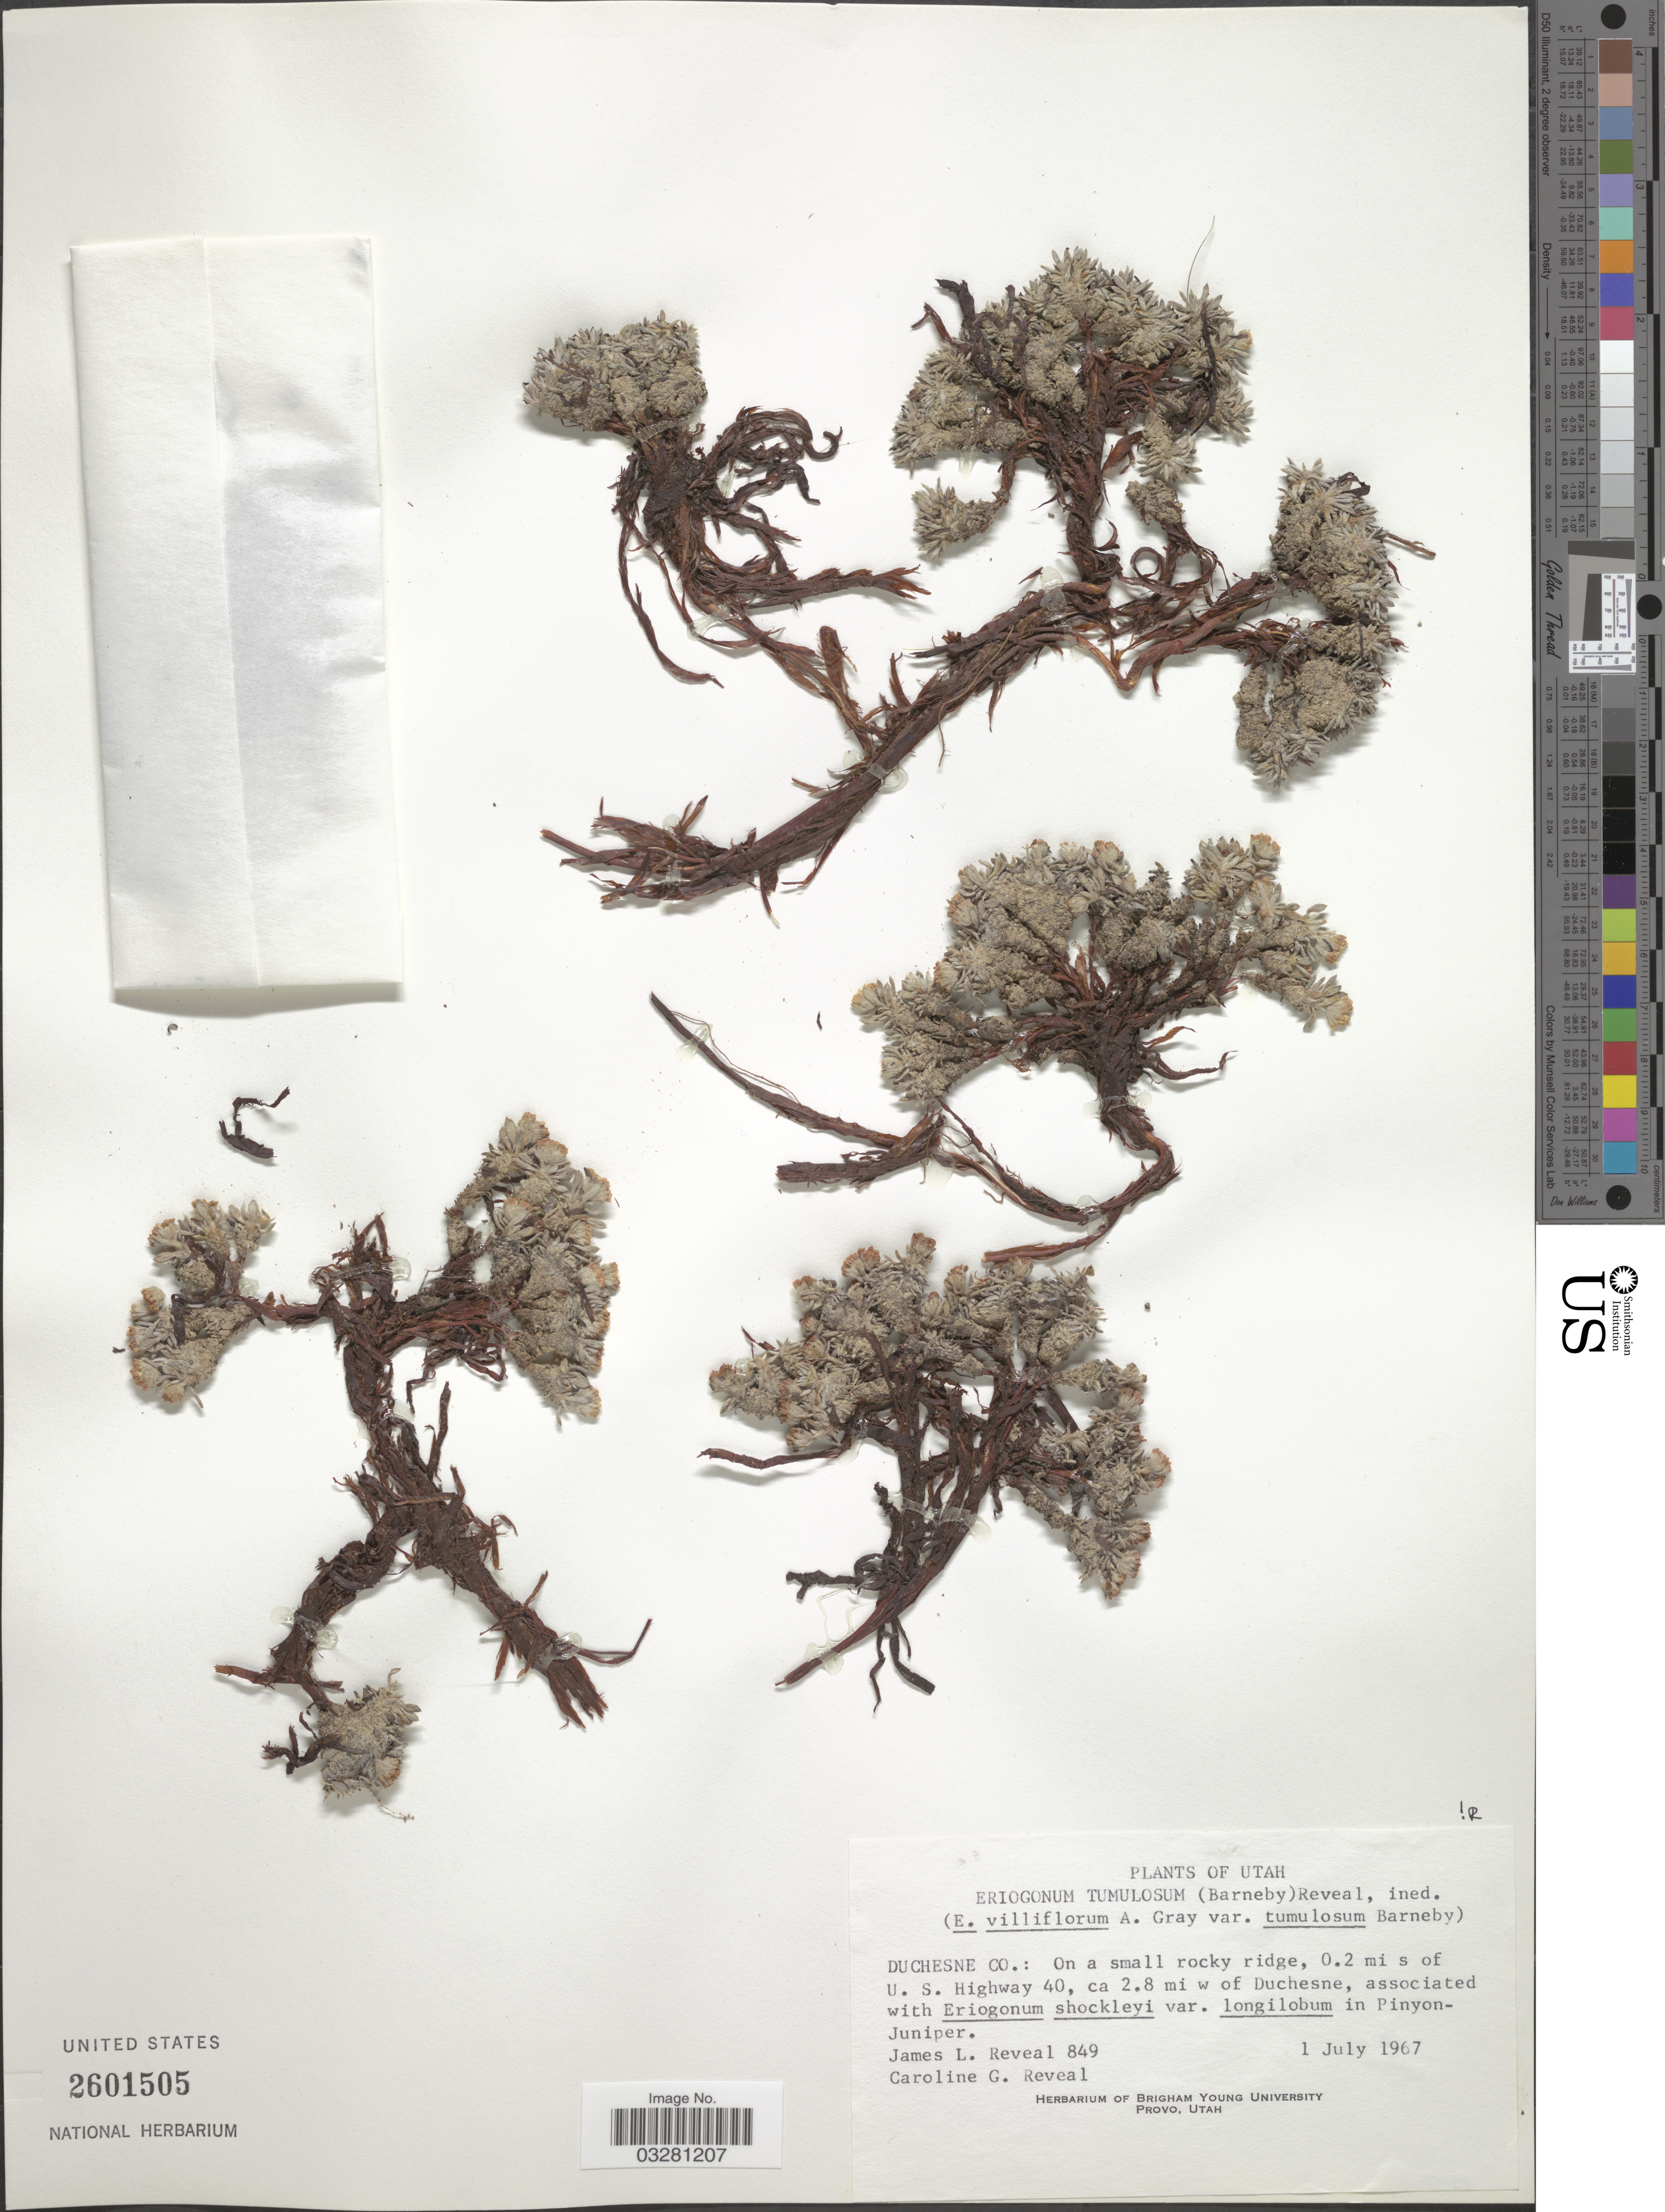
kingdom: Plantae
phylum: Tracheophyta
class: Magnoliopsida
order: Caryophyllales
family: Polygonaceae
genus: Eriogonum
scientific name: Eriogonum tumulosum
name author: (Barneby) Reveal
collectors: J. L. Reveal & C. G. Reveal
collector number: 849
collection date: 1967-07-01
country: United States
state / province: Utah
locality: Duchesne Co.: 0.2 mi s of U. S. Highway 40, ca 2.8 mi w of Duchesne.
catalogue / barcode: US 2601505